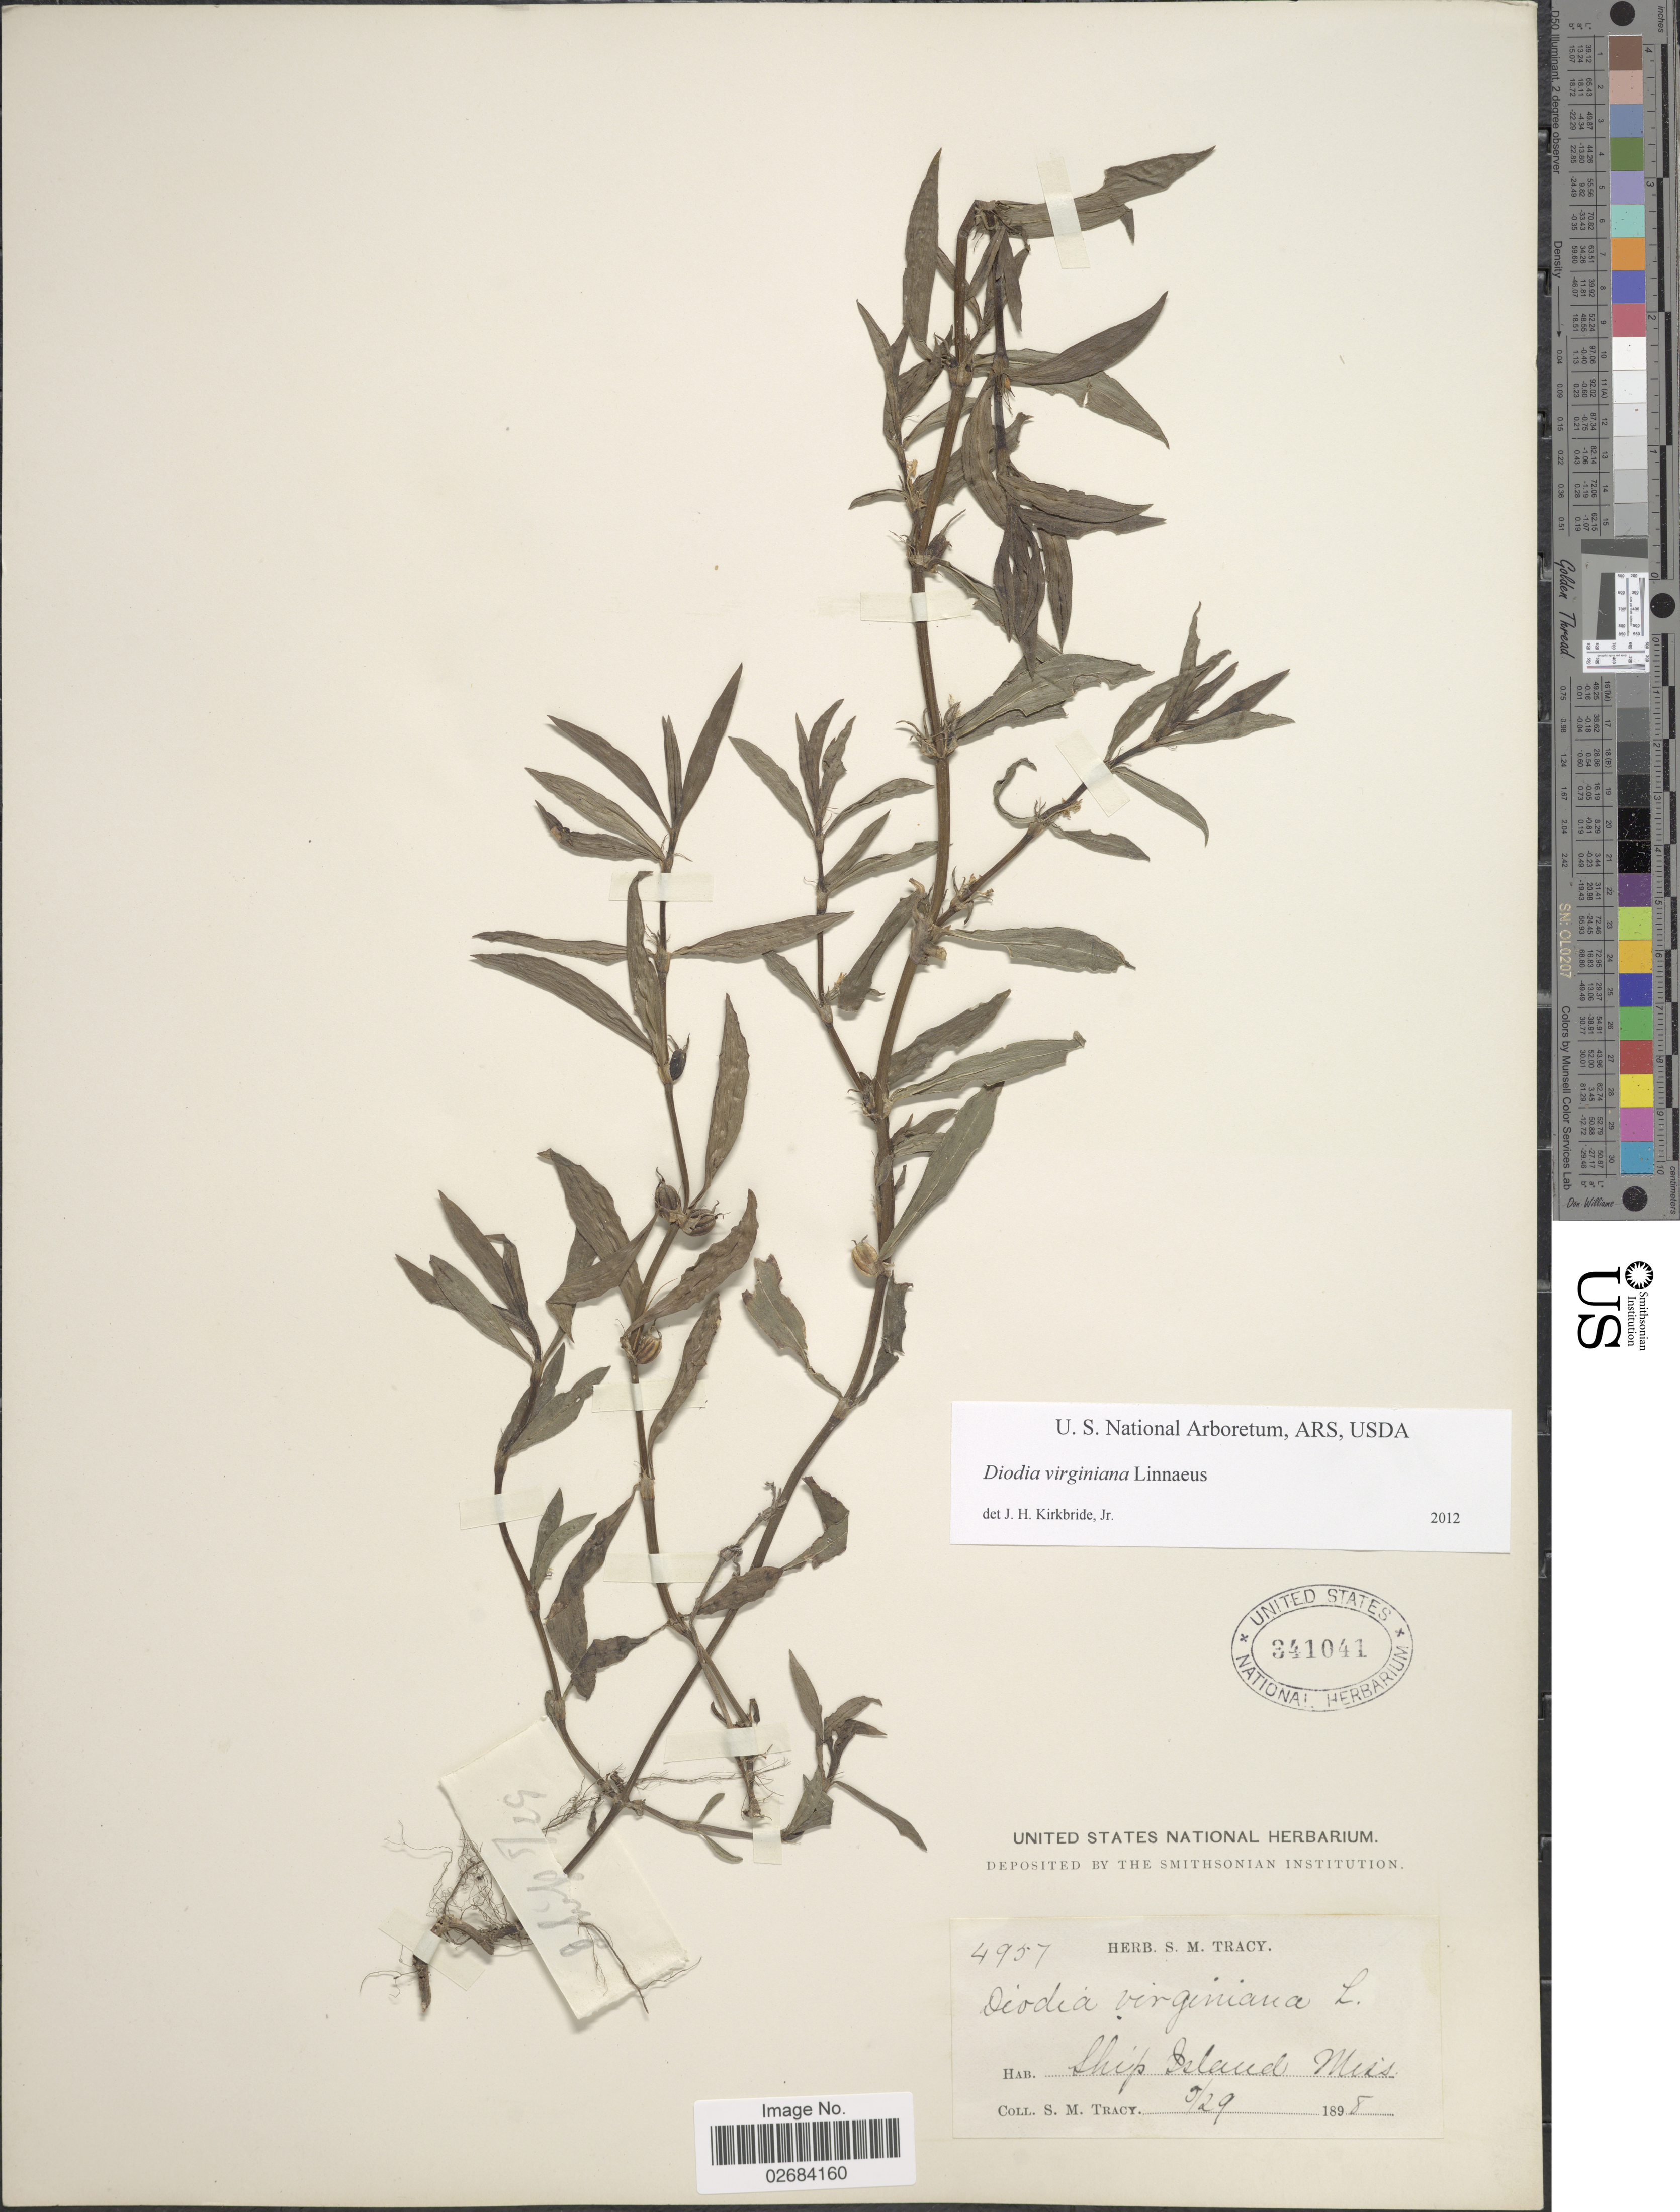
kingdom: Plantae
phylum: Tracheophyta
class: Magnoliopsida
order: Gentianales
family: Rubiaceae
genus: Diodia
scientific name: Diodia virginiana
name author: L.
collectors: S. M. Tracy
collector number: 4957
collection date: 1898-05-29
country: United States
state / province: Mississippi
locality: Ship Island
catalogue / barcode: US 341041